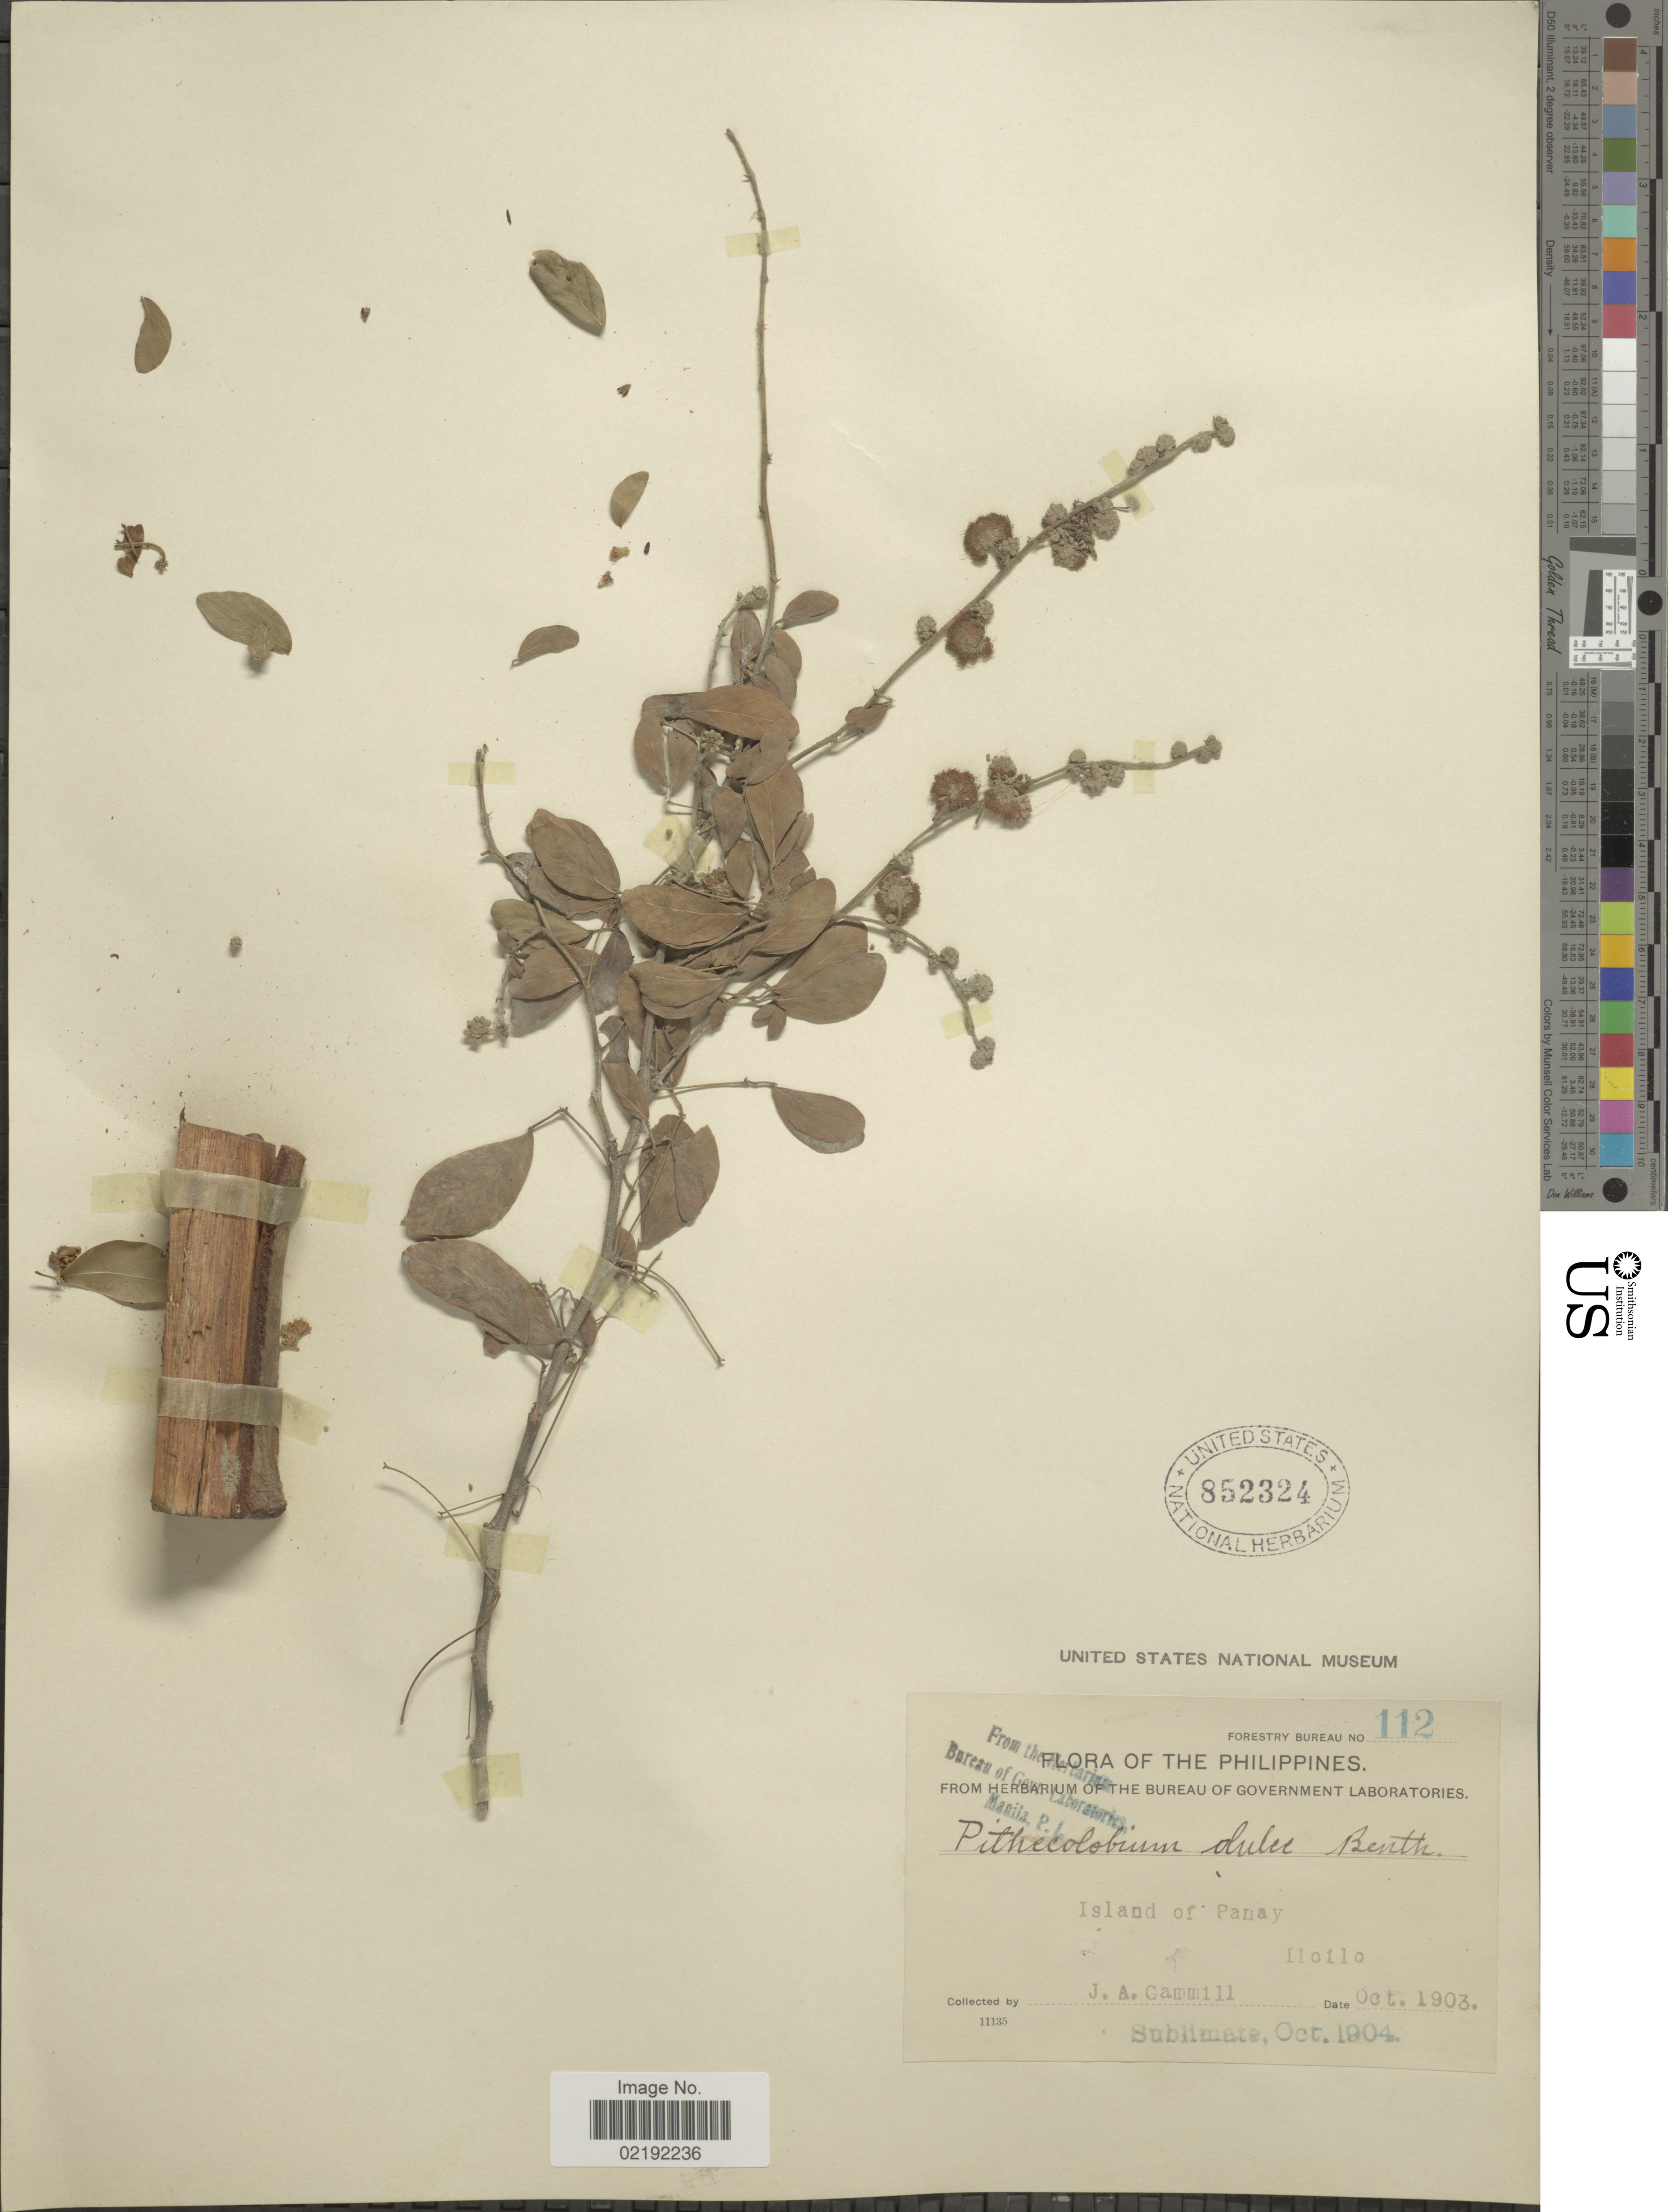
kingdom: Plantae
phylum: Tracheophyta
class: Magnoliopsida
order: Fabales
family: Fabaceae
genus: Pithecellobium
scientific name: Pithecellobium dulce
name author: (Roxb.) Benth.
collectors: J. Gammill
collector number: Forestry Bureau 112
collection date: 1903-10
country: Philippines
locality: Island of Panay, Iloilo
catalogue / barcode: US 852324